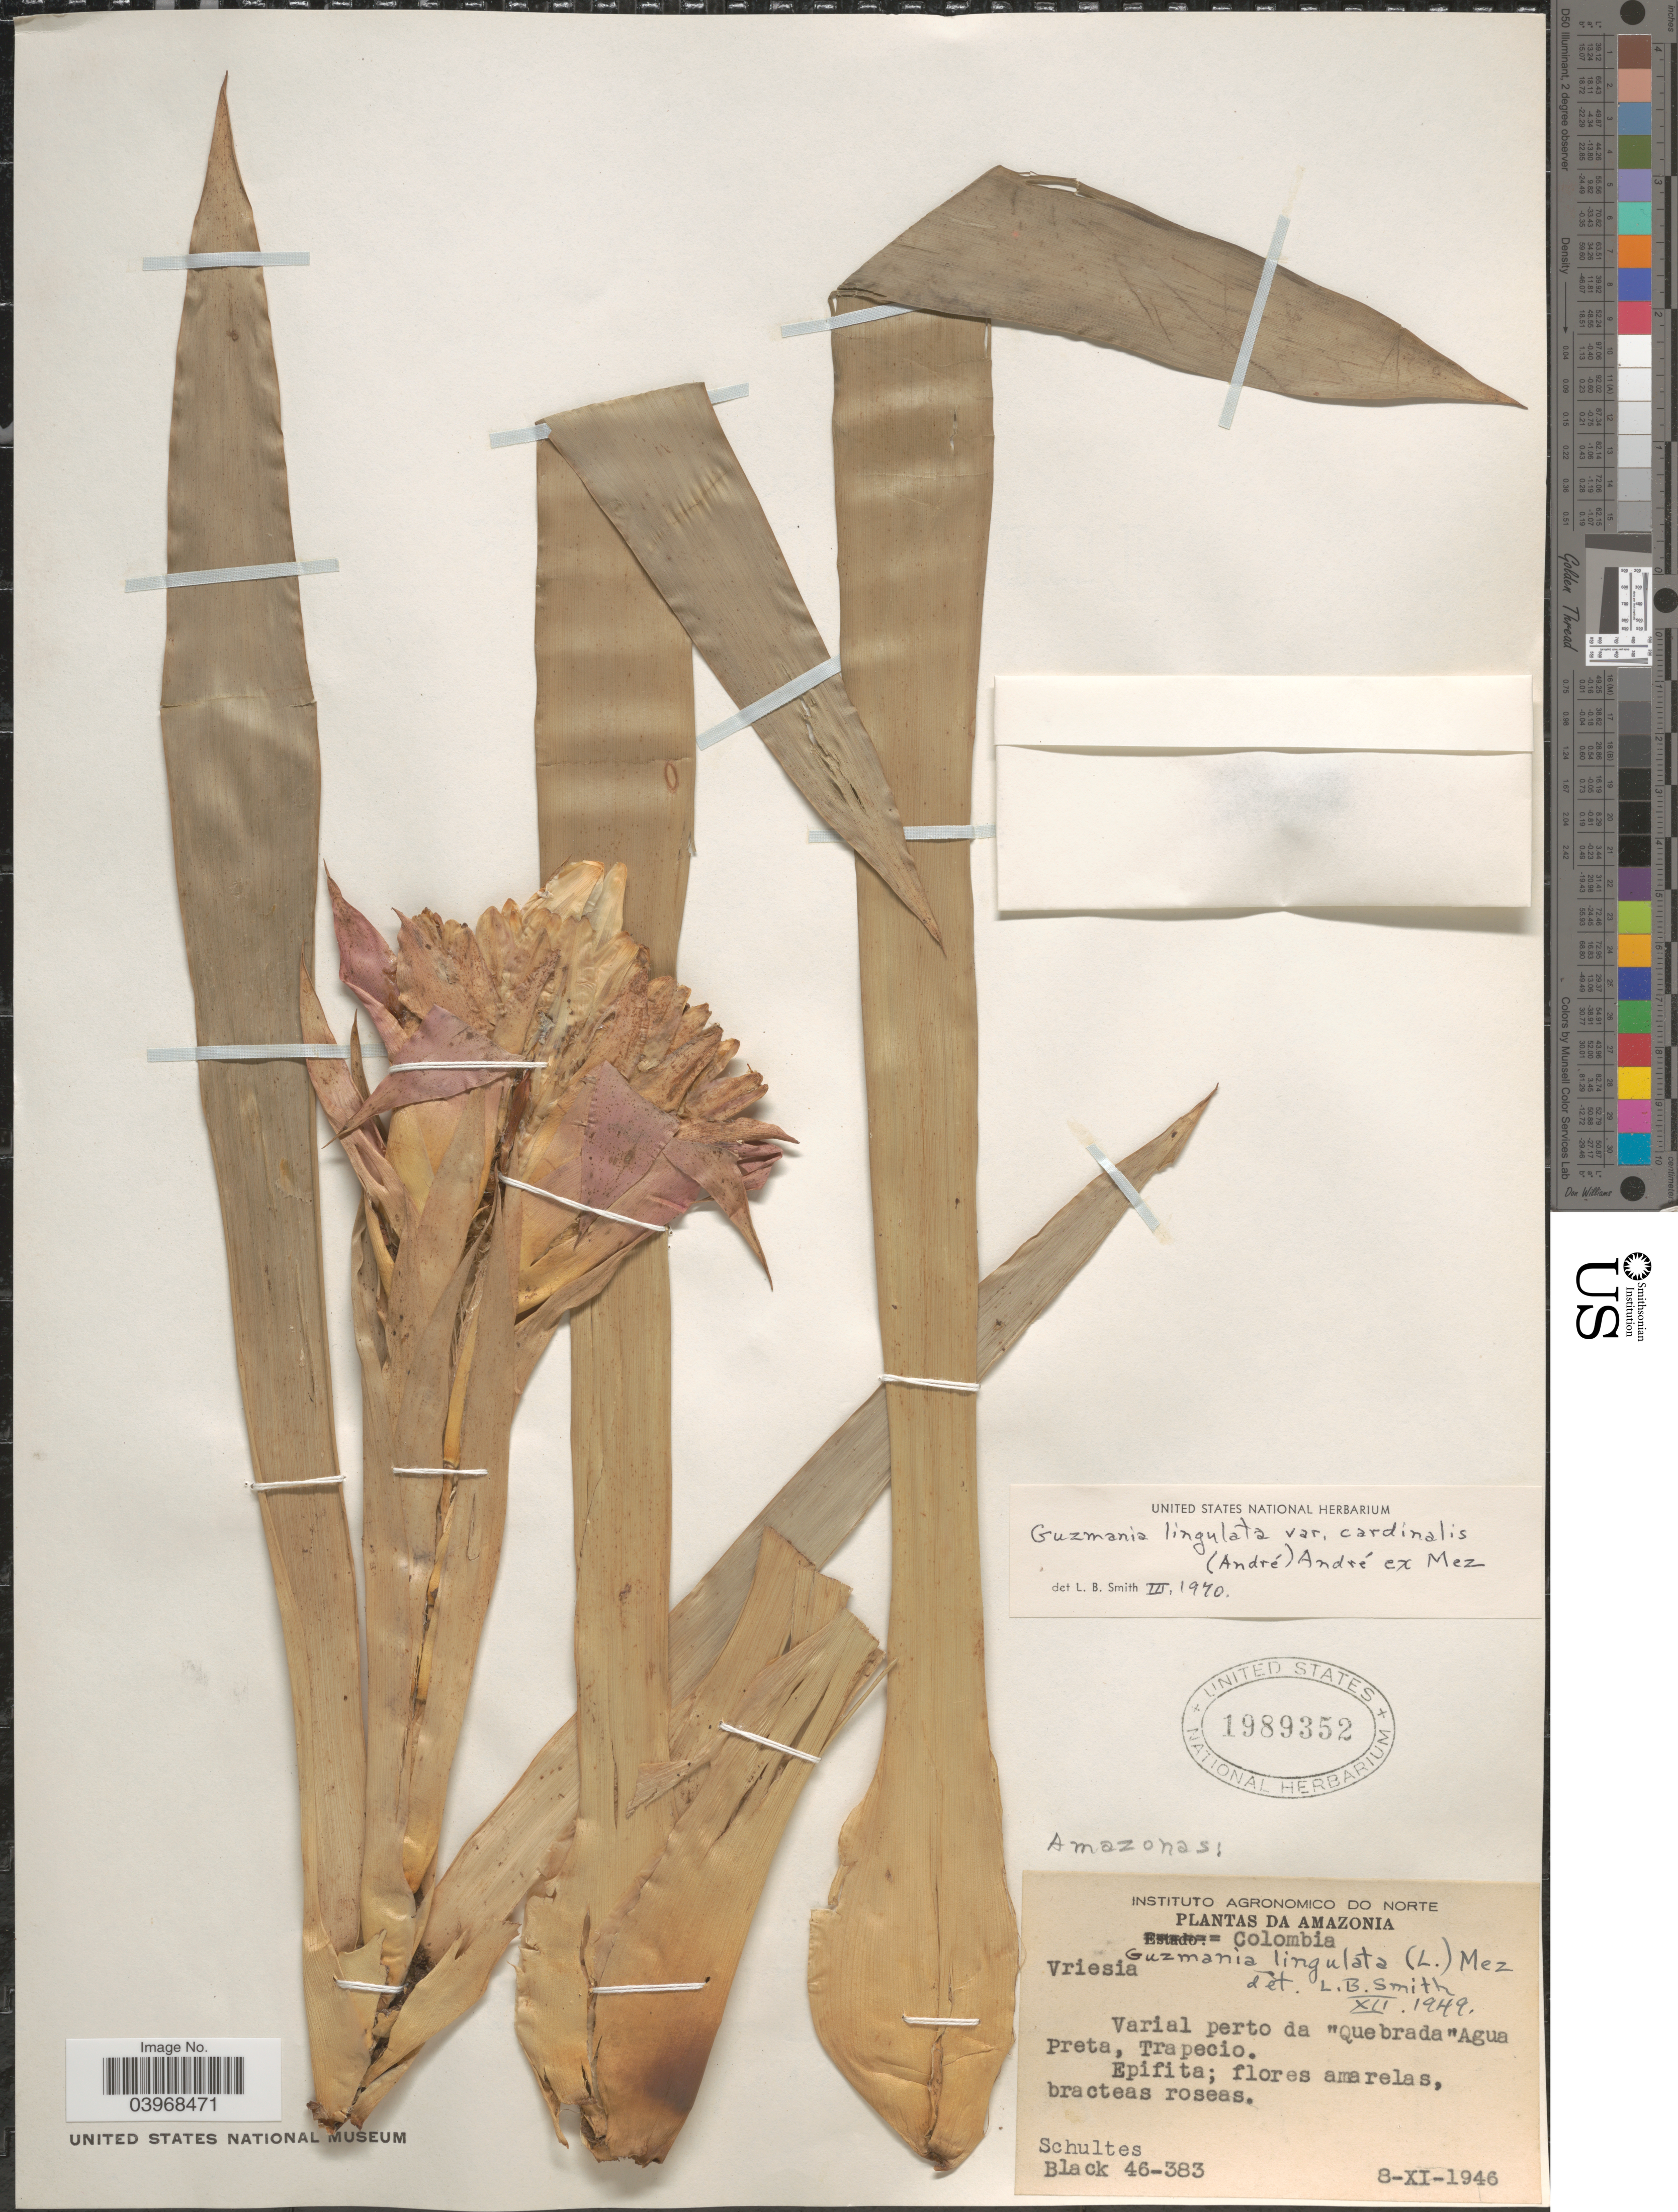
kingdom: Plantae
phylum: Tracheophyta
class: Liliopsida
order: Poales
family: Bromeliaceae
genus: Guzmania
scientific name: Guzmania lingulata var. cardinalis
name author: (André) Mez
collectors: -- Schultes & -- Black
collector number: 46-383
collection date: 1946-11-08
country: Colombia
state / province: Amazônas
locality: Amazonia. Varial perto da "Quebrada" Agua Preta, Trapecio.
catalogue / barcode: US 1989352